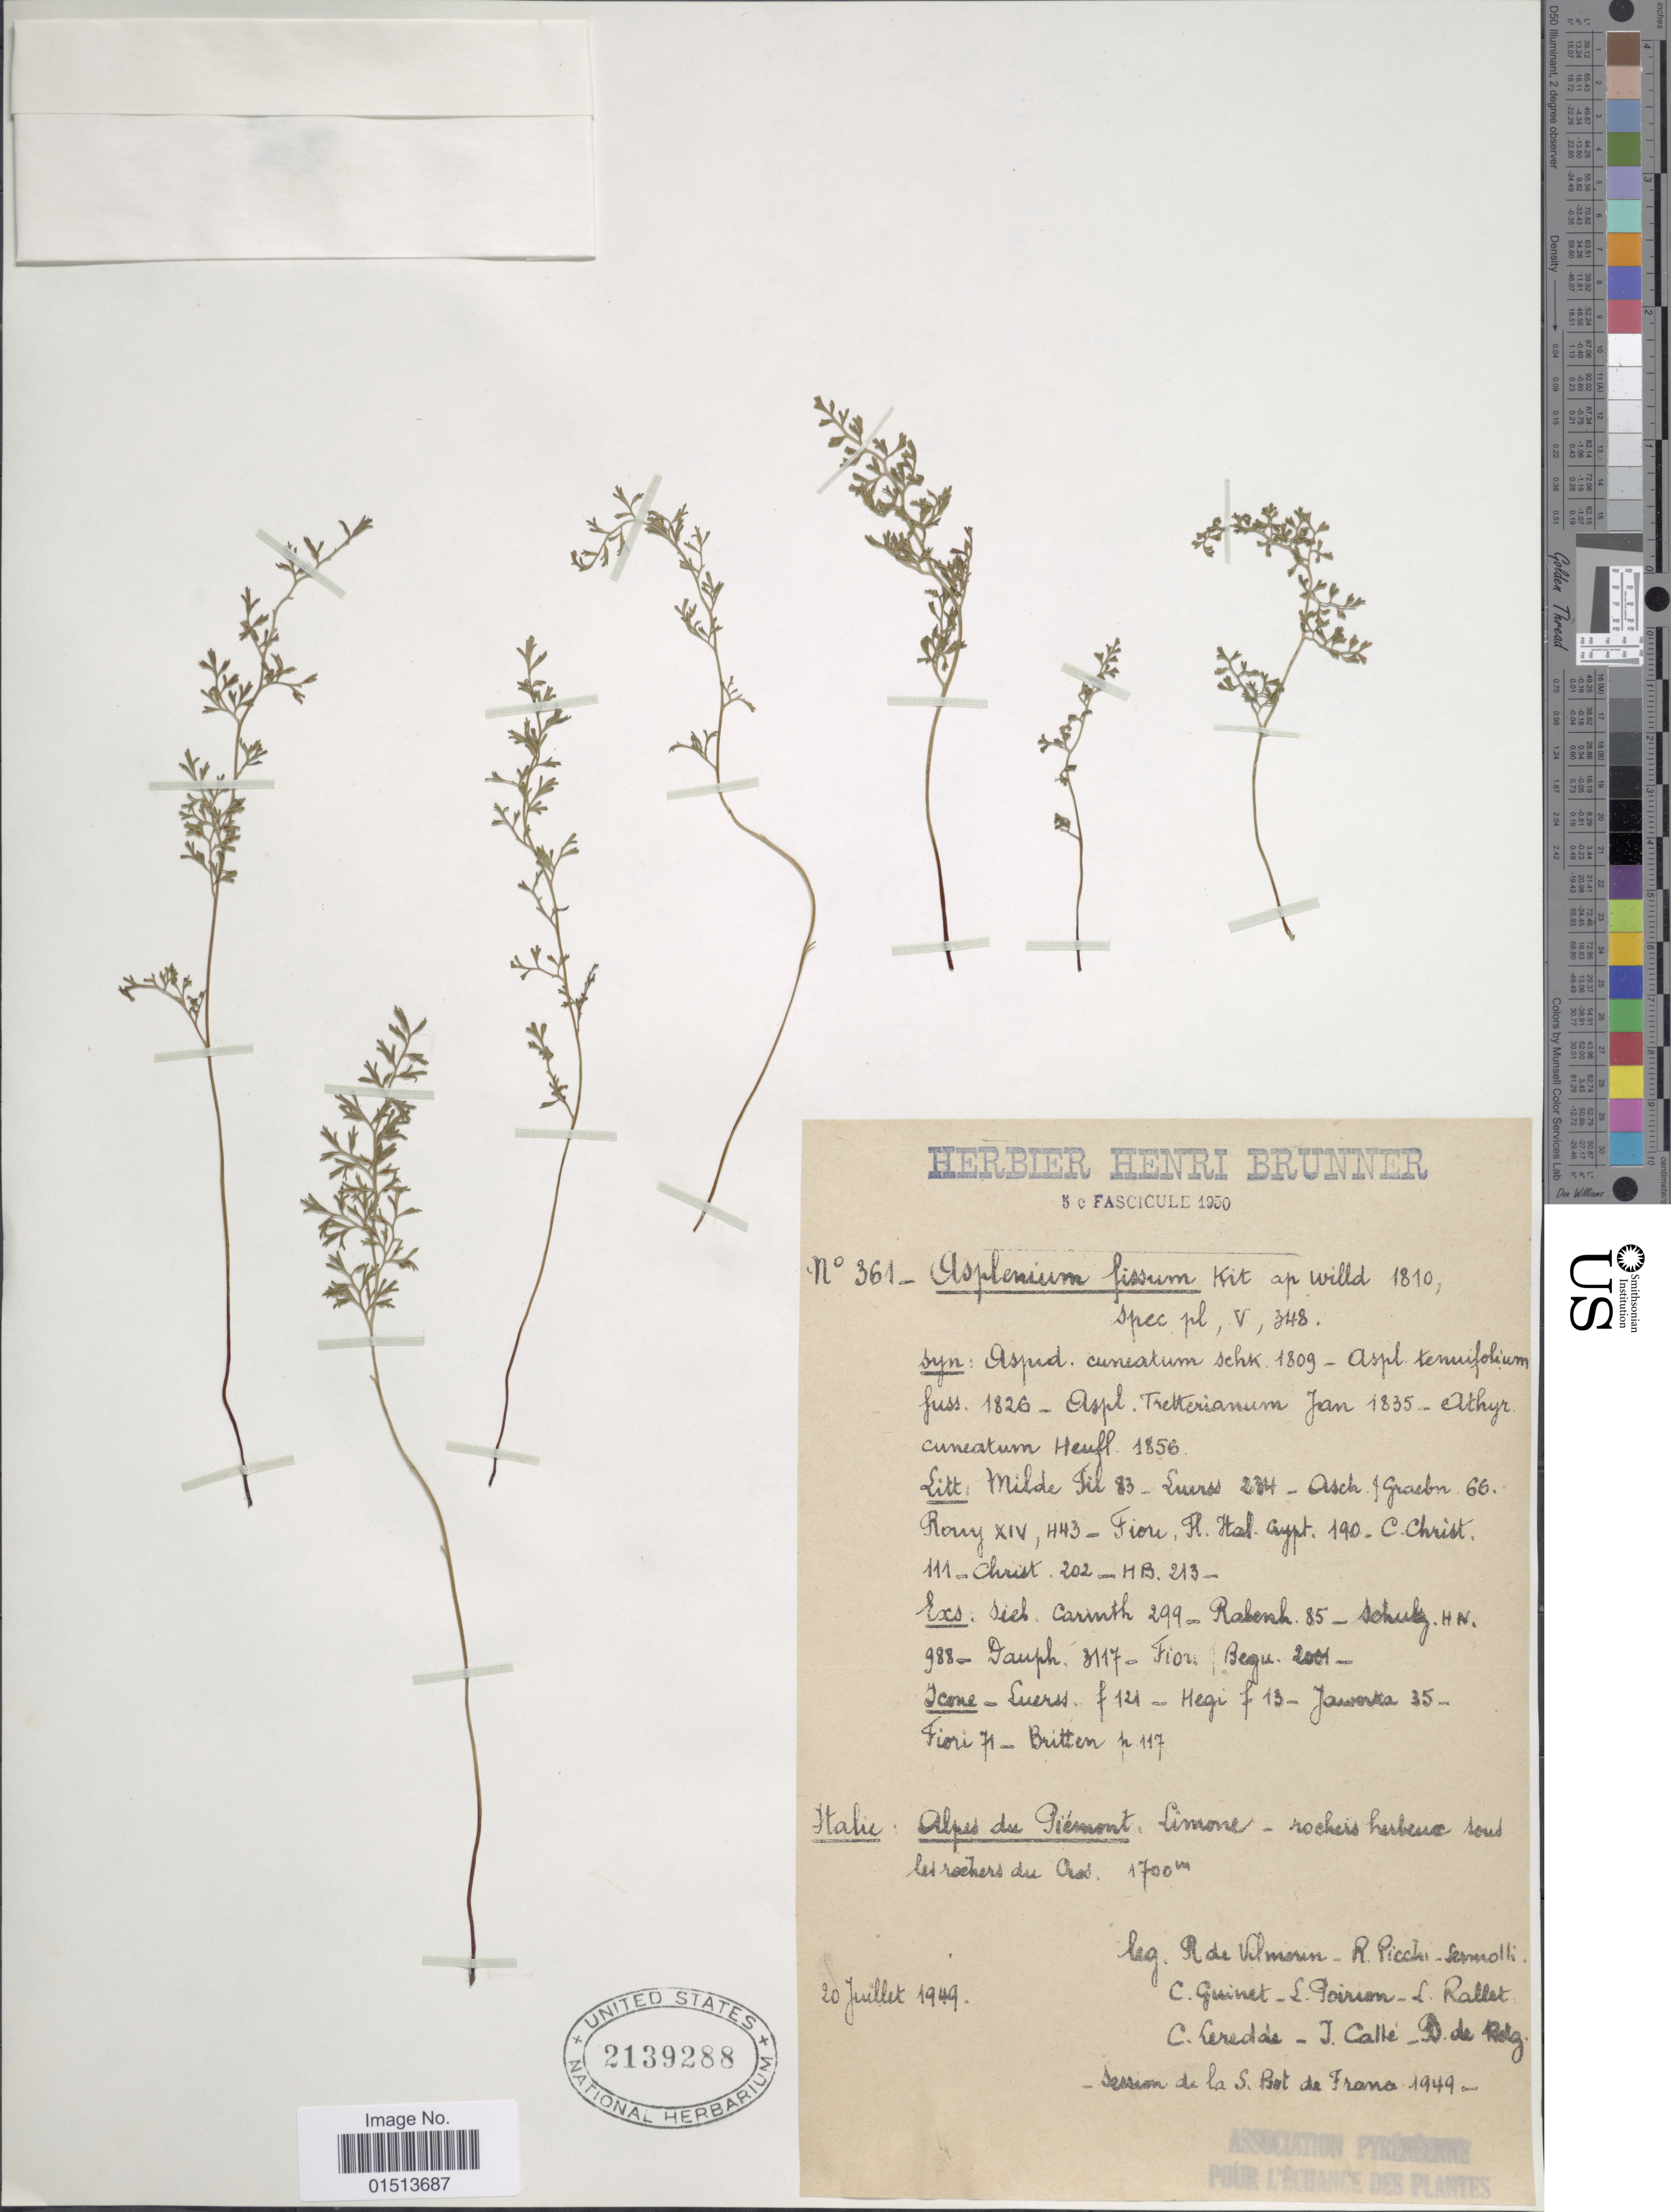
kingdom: Plantae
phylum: Tracheophyta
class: Polypodiopsida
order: Polypodiales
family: Aspleniaceae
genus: Asplenium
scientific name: Asplenium fissum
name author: Willd.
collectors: R. Vilmorin, R. Picchi-Sermolli, C. Guinet, L. Poirion & L. Rallet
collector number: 361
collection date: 1949-07-20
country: Italy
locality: Alpes du Piemont: Limone-rochers hubeuc soud let rochers du Ors. [interpreted]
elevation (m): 1700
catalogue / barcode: US 2139288